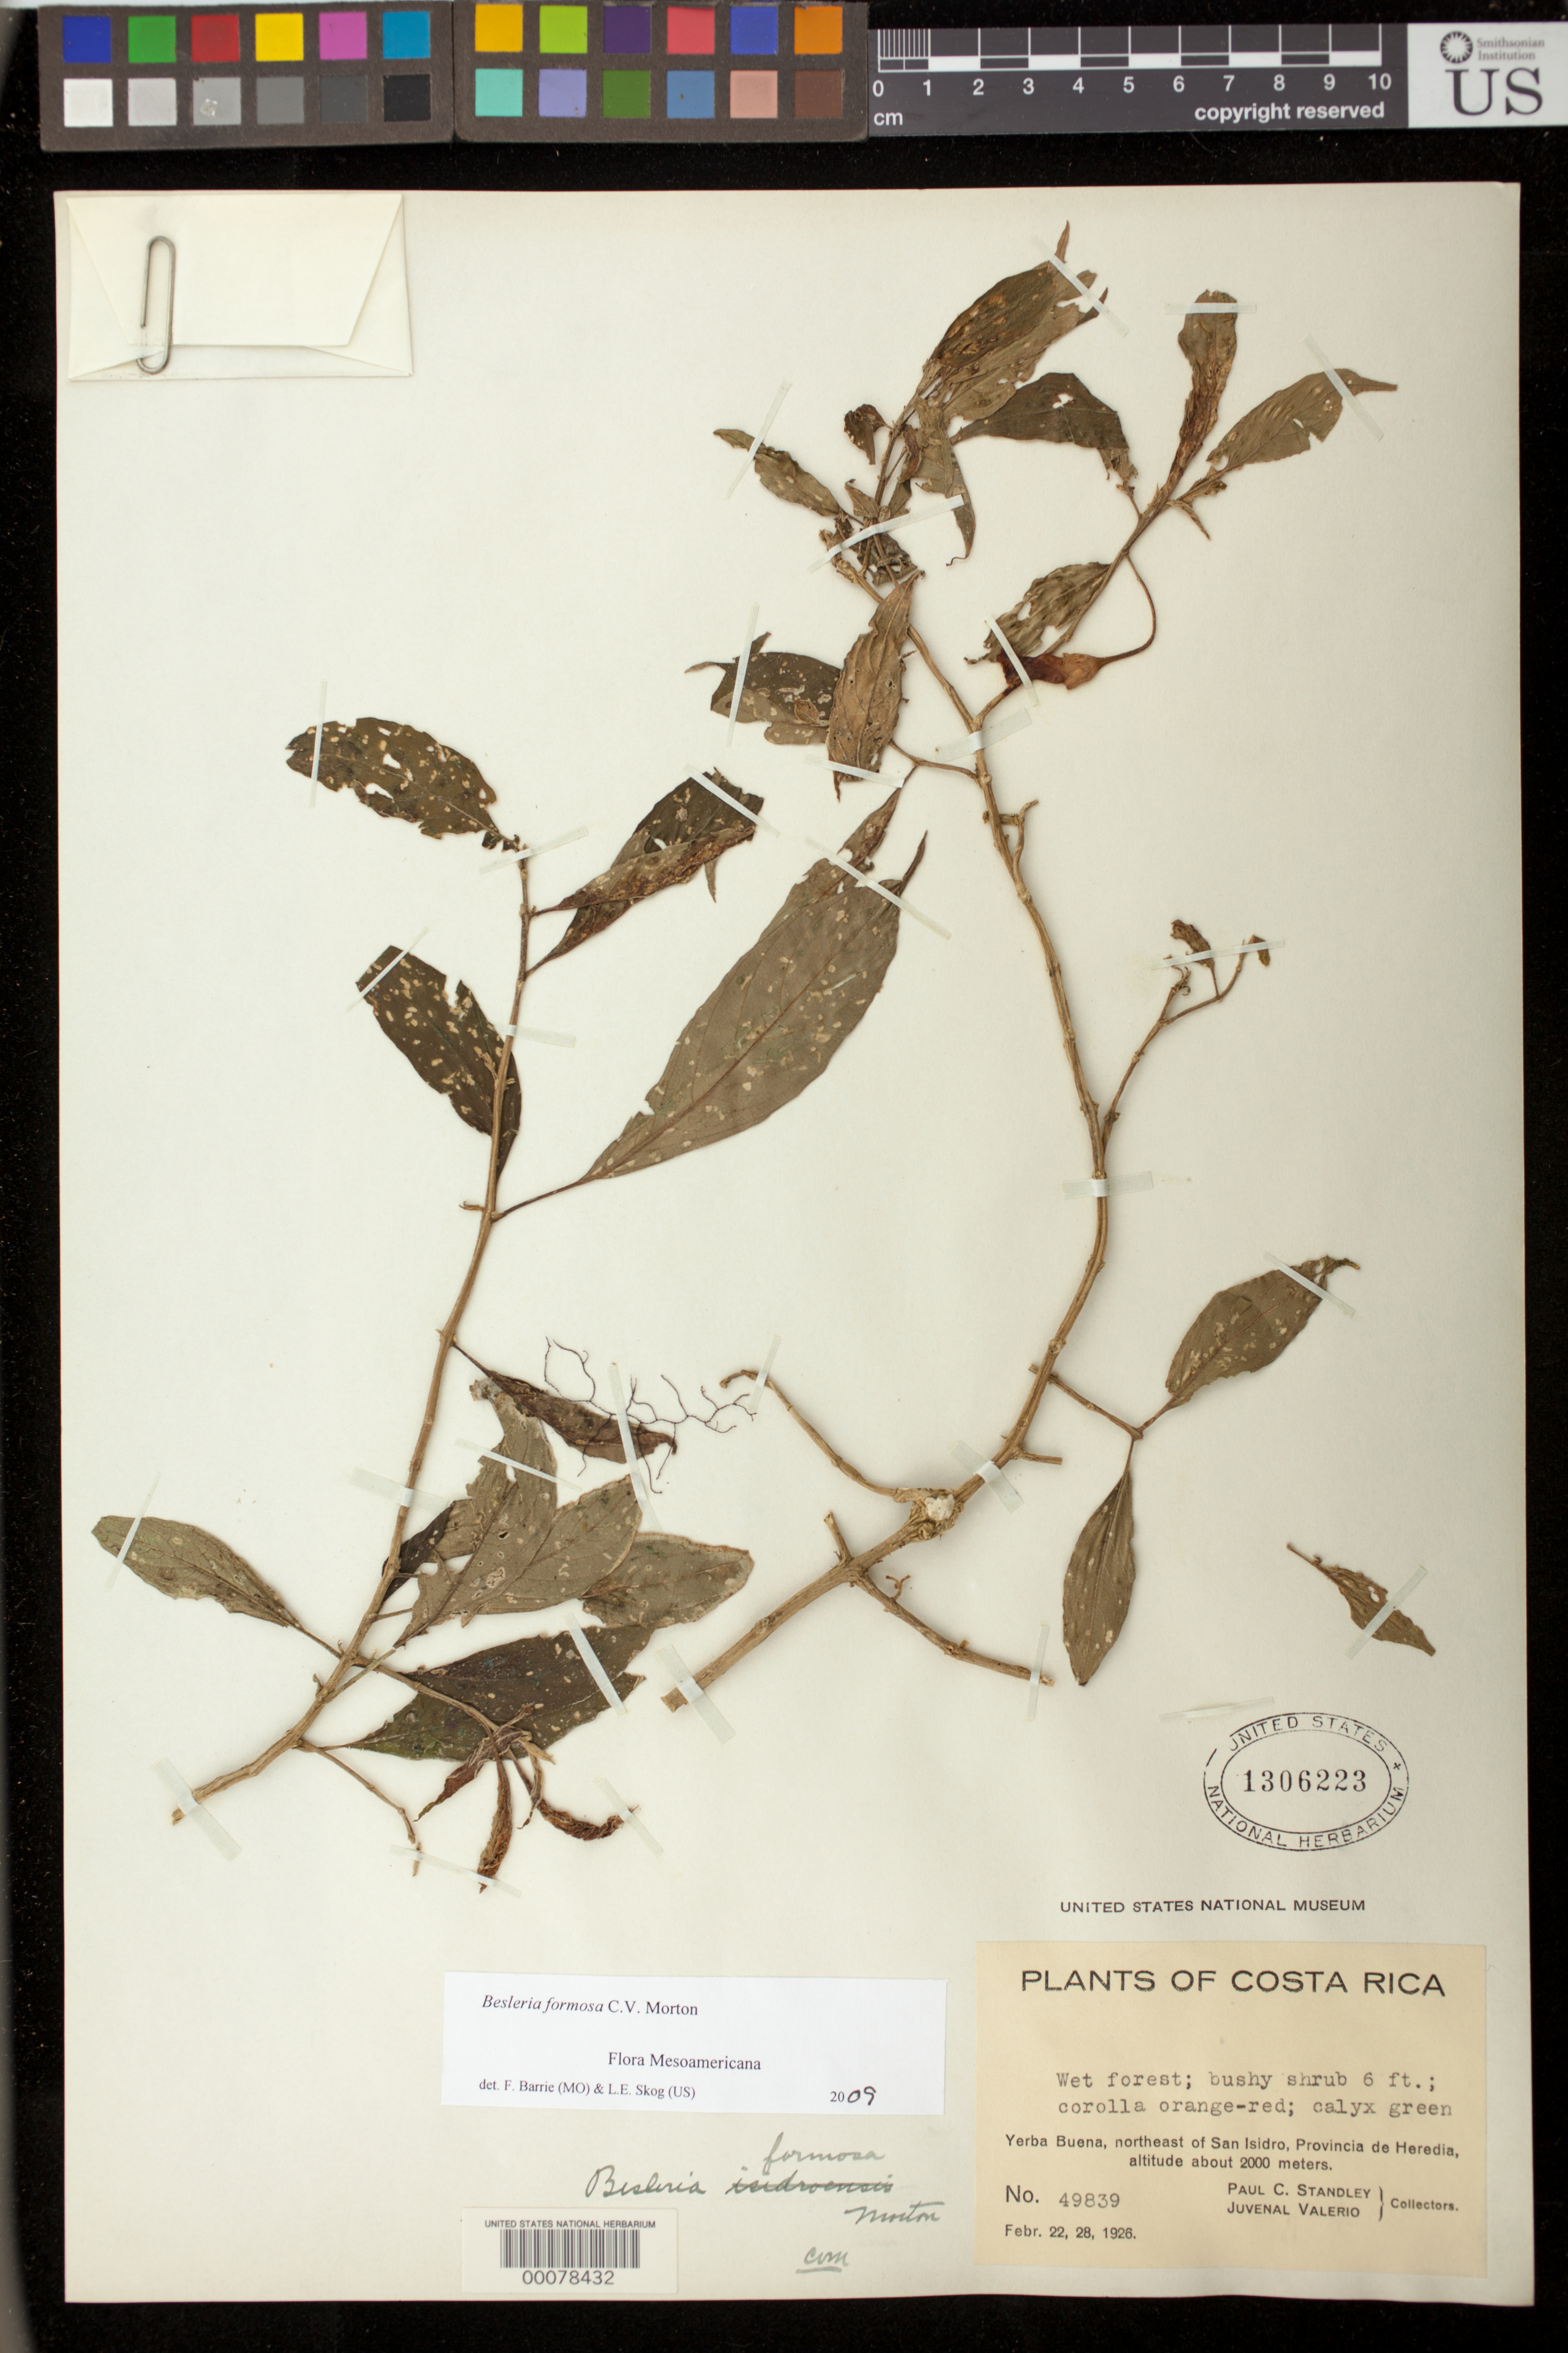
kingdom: Plantae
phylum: Tracheophyta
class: Magnoliopsida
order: Lamiales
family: Gesneriaceae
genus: Besleria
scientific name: Besleria amabilis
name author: C.V. Morton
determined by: Skog, Laurence E.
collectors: P. C. Standley & J. Valerio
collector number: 49839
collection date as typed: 22-28 Feb 1926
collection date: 1926-02-22/1926-02-28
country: Costa Rica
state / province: Heredia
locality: Yerba Buena, NE of San Isidro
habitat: Wet forest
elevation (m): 2000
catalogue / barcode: US 1306223